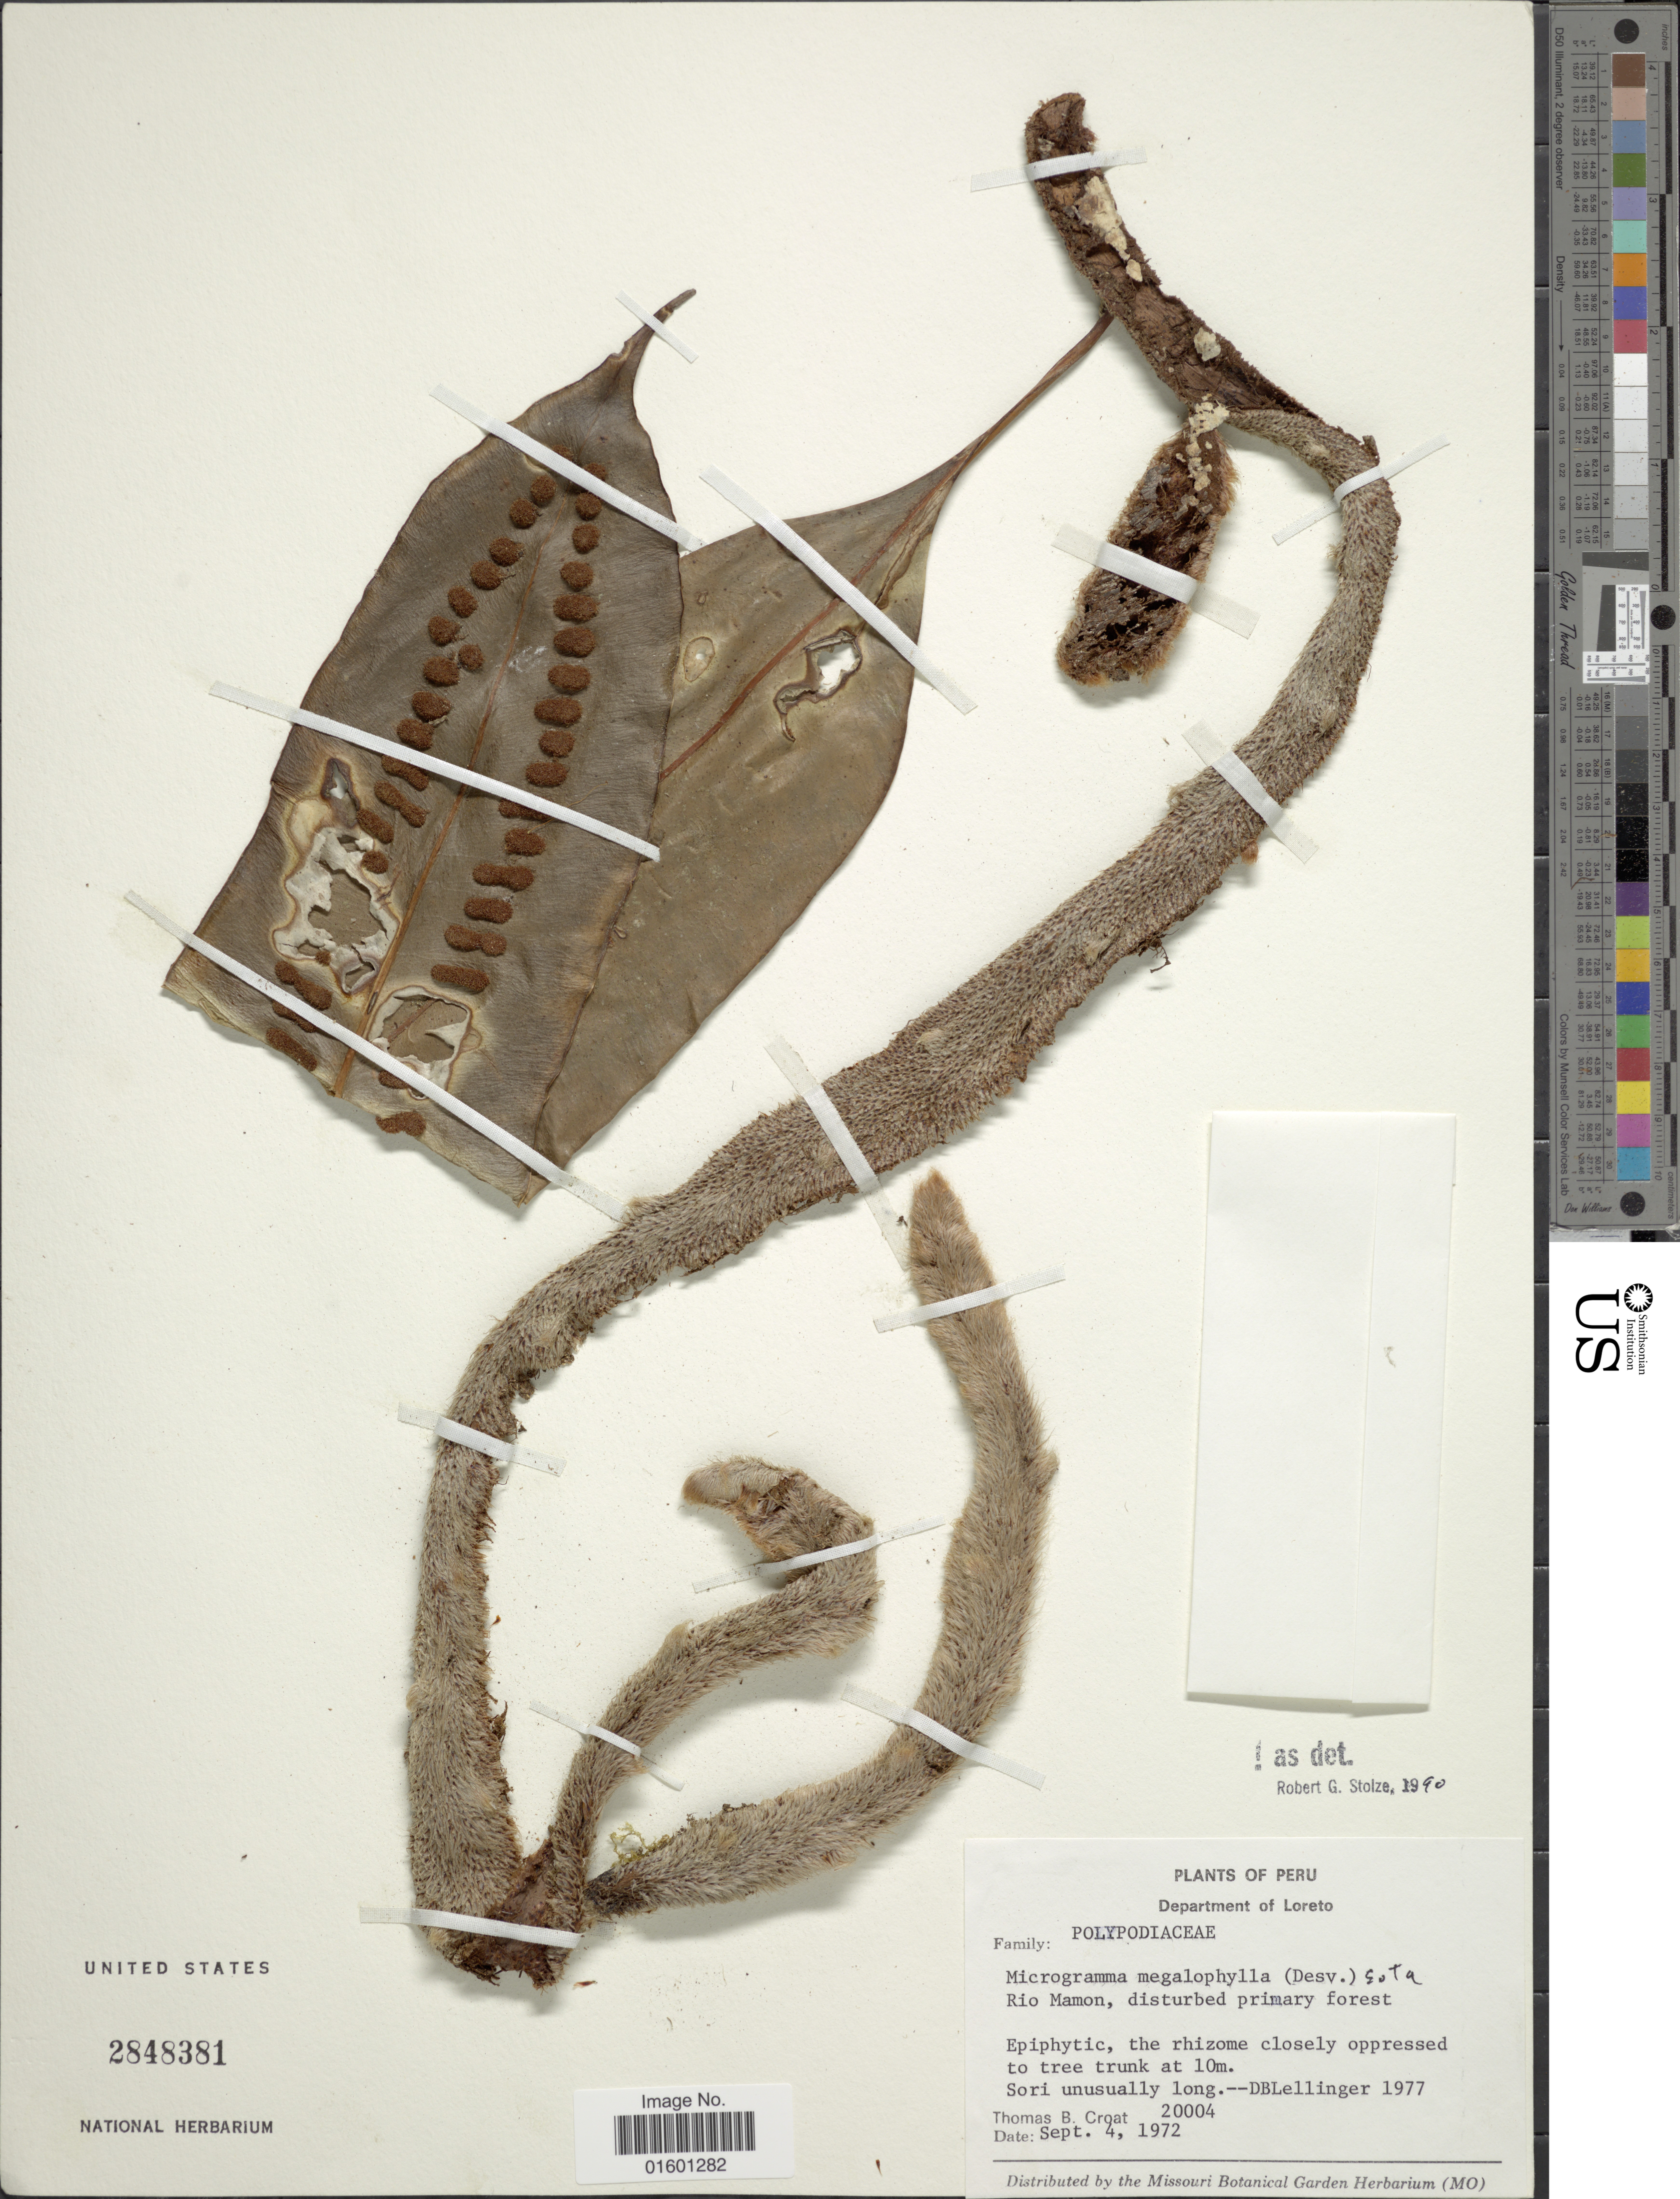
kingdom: Plantae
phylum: Tracheophyta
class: Polypodiopsida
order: Polypodiales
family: Polypodiaceae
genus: Microgramma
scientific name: Microgramma megalophylla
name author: (Desv.) de la Sota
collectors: T. B. Croat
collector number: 20004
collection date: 1972-09-04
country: Peru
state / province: Loreto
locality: Rio Mamon, disturbed primary forest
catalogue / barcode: US 2848381